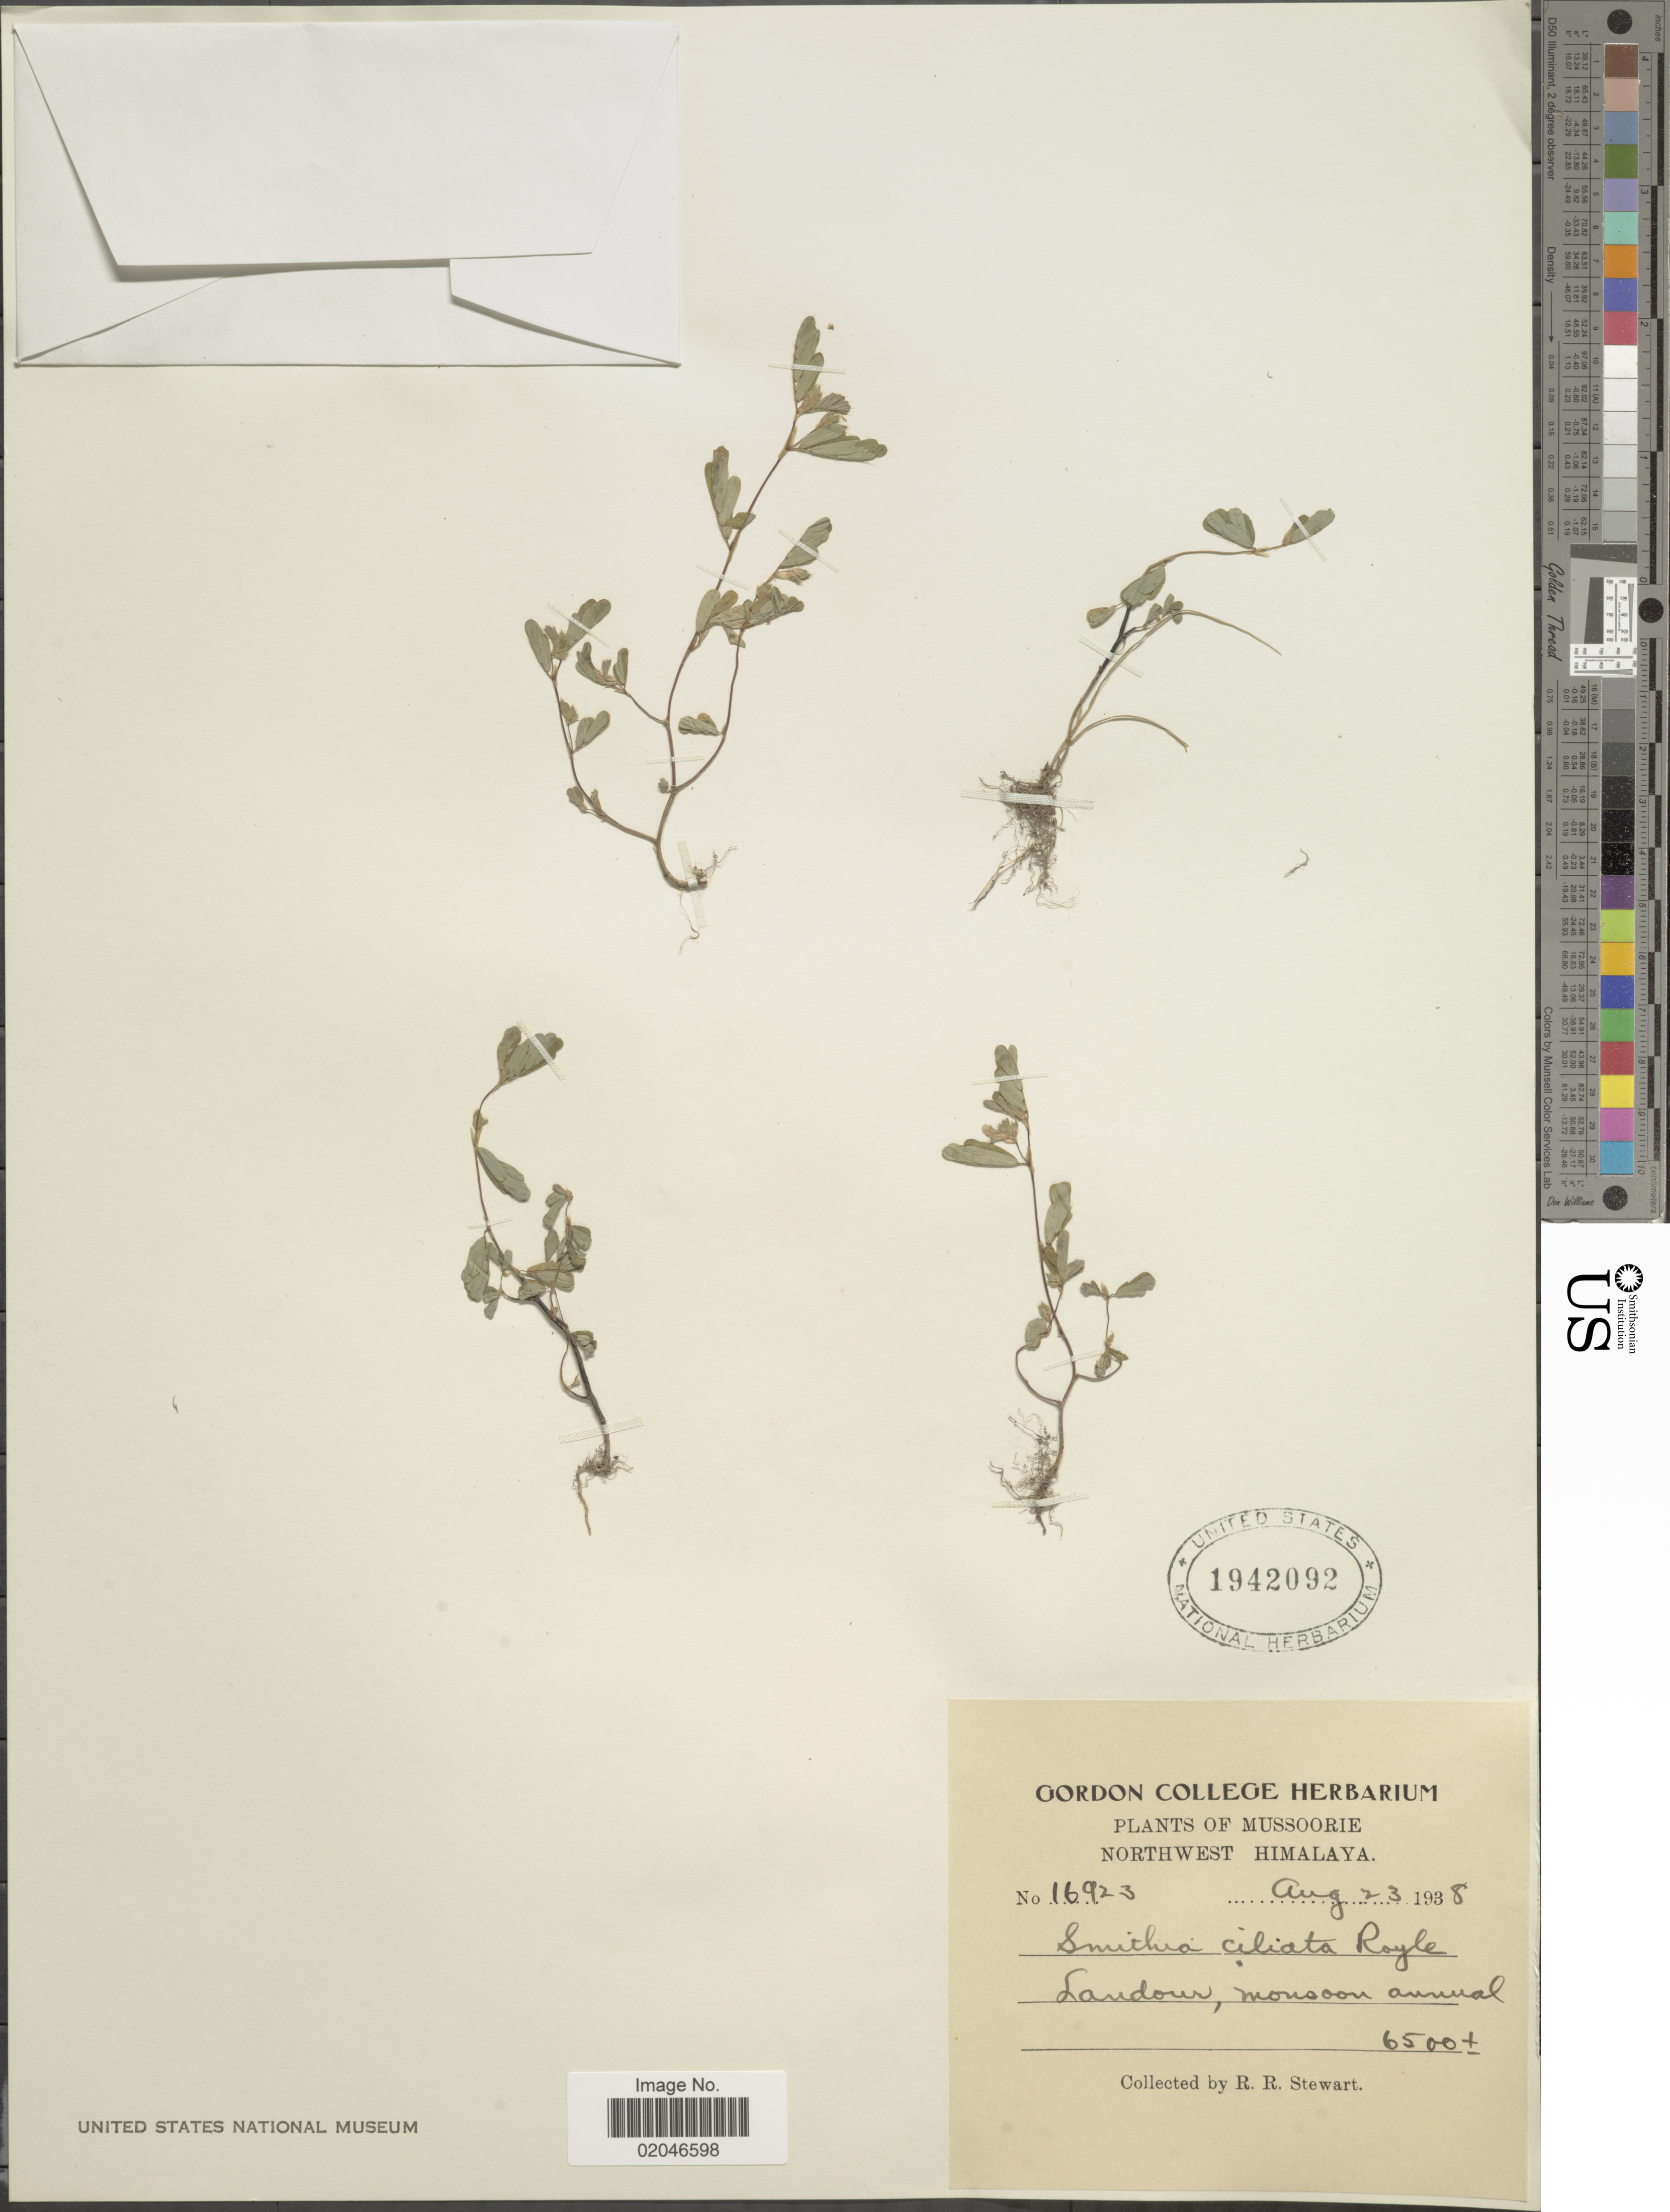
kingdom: Plantae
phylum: Tracheophyta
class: Magnoliopsida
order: Fabales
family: Fabaceae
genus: Smithia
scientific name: Smithia ciliata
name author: Royle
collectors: R. R. Stewart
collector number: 16923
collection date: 1938-08-23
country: India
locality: Mussoorie, Northwest Himalaya, landour, monsoon annual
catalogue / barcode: US 1942092